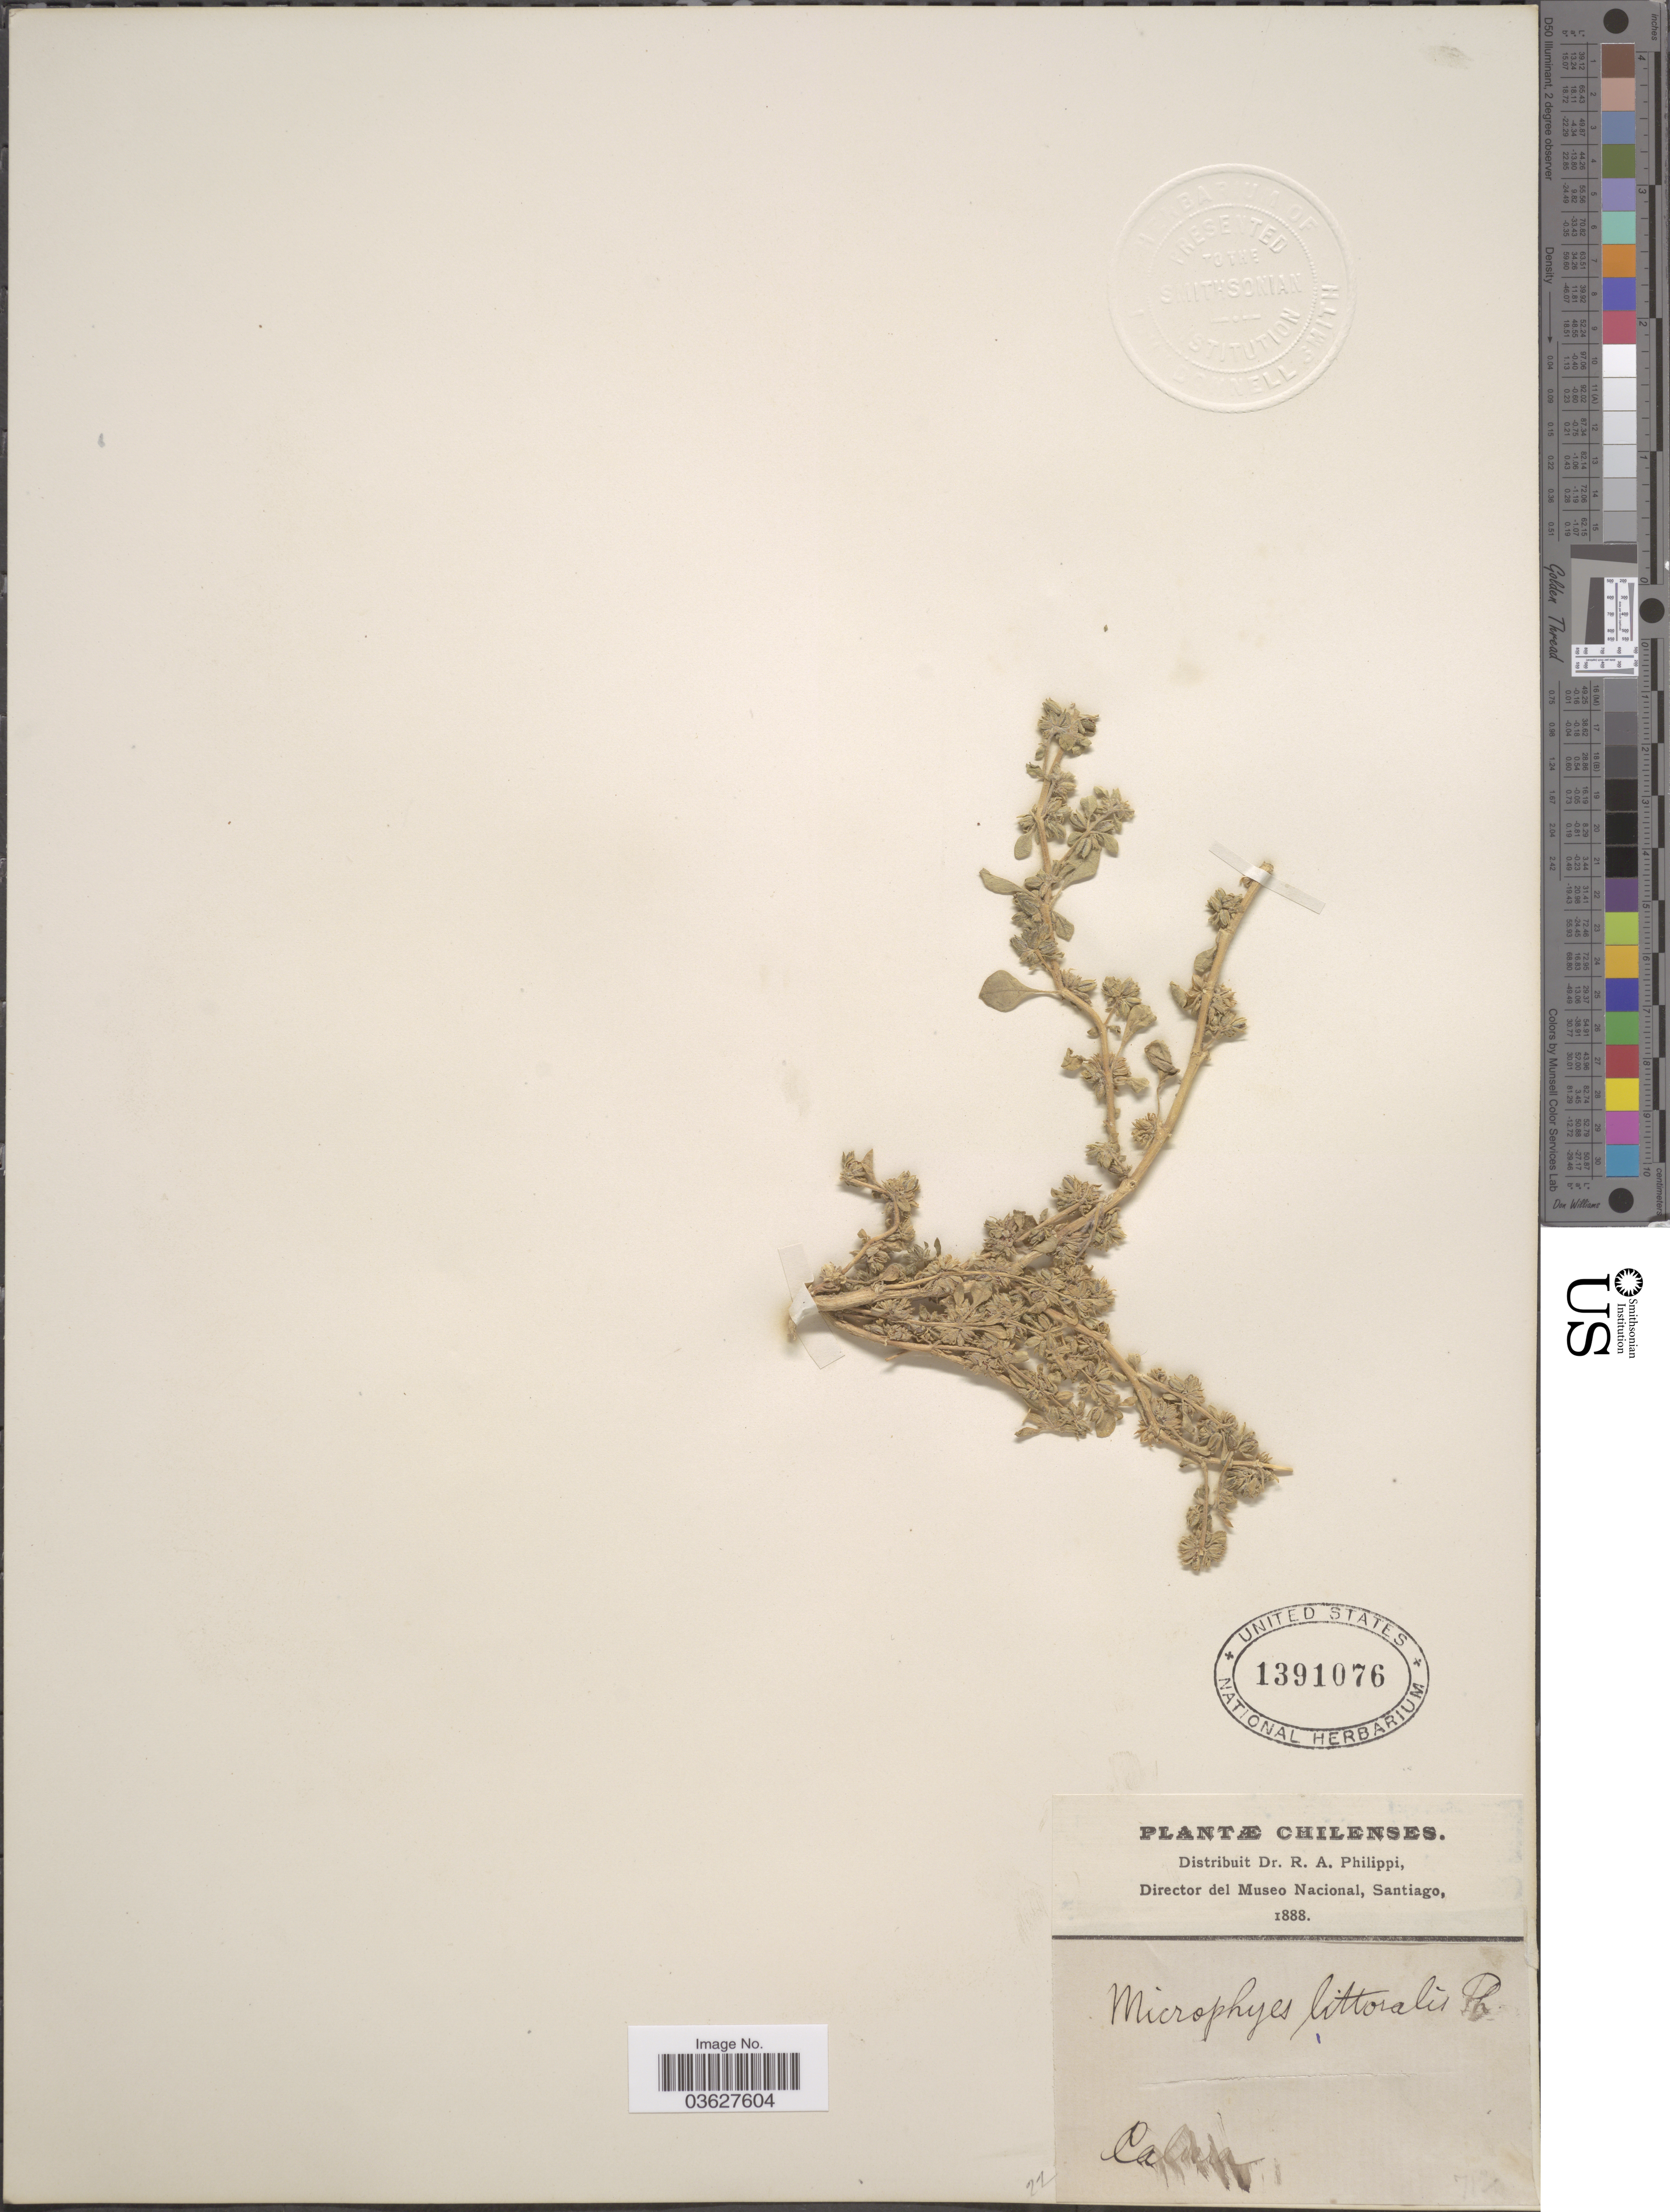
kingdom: Plantae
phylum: Tracheophyta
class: Magnoliopsida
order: Caryophyllales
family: Caryophyllaceae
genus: Microphyes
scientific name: Microphyes litoralis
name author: Phil.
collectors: ex. herb. R.A. Philippi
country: Chile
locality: Caldera.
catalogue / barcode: US 1391076